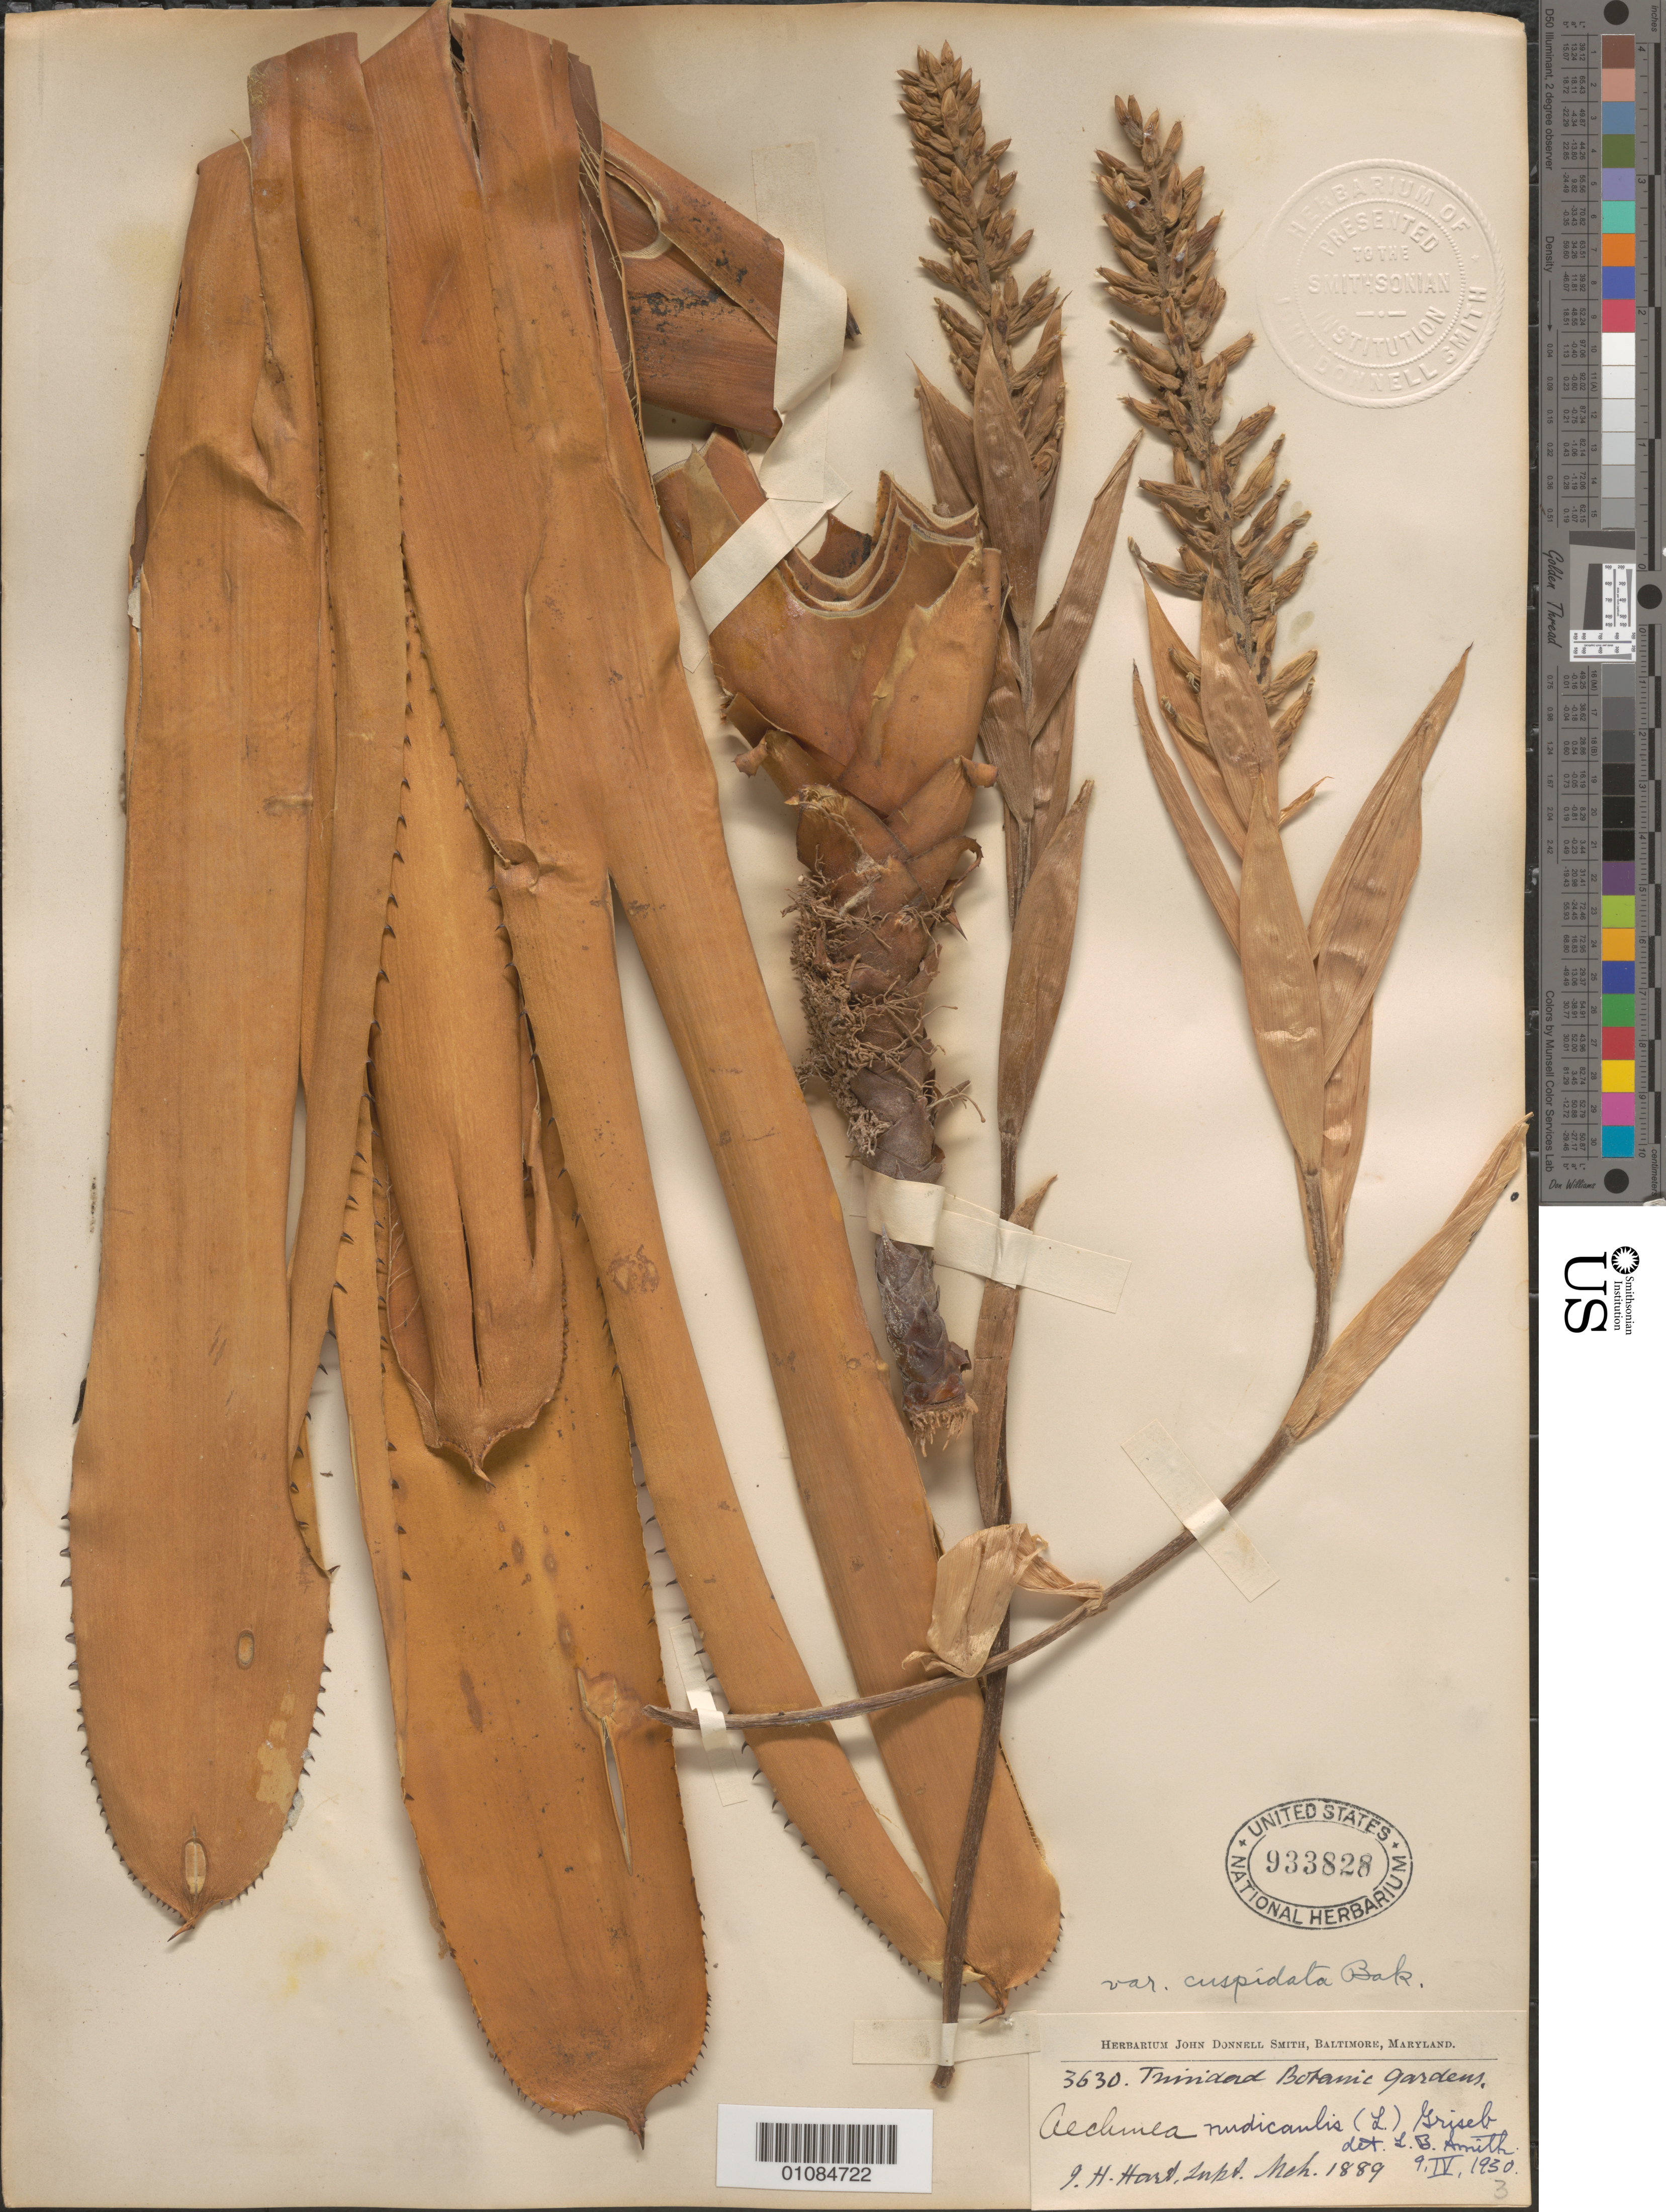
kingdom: Plantae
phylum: Tracheophyta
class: Liliopsida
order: Poales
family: Bromeliaceae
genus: Aechmea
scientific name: Aechmea nudicaulis var. cuspidata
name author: Baker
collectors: J. H. Hart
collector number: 3630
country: Trinidad and Tobago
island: Trinidad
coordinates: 0 N, 0 E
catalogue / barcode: US 933828